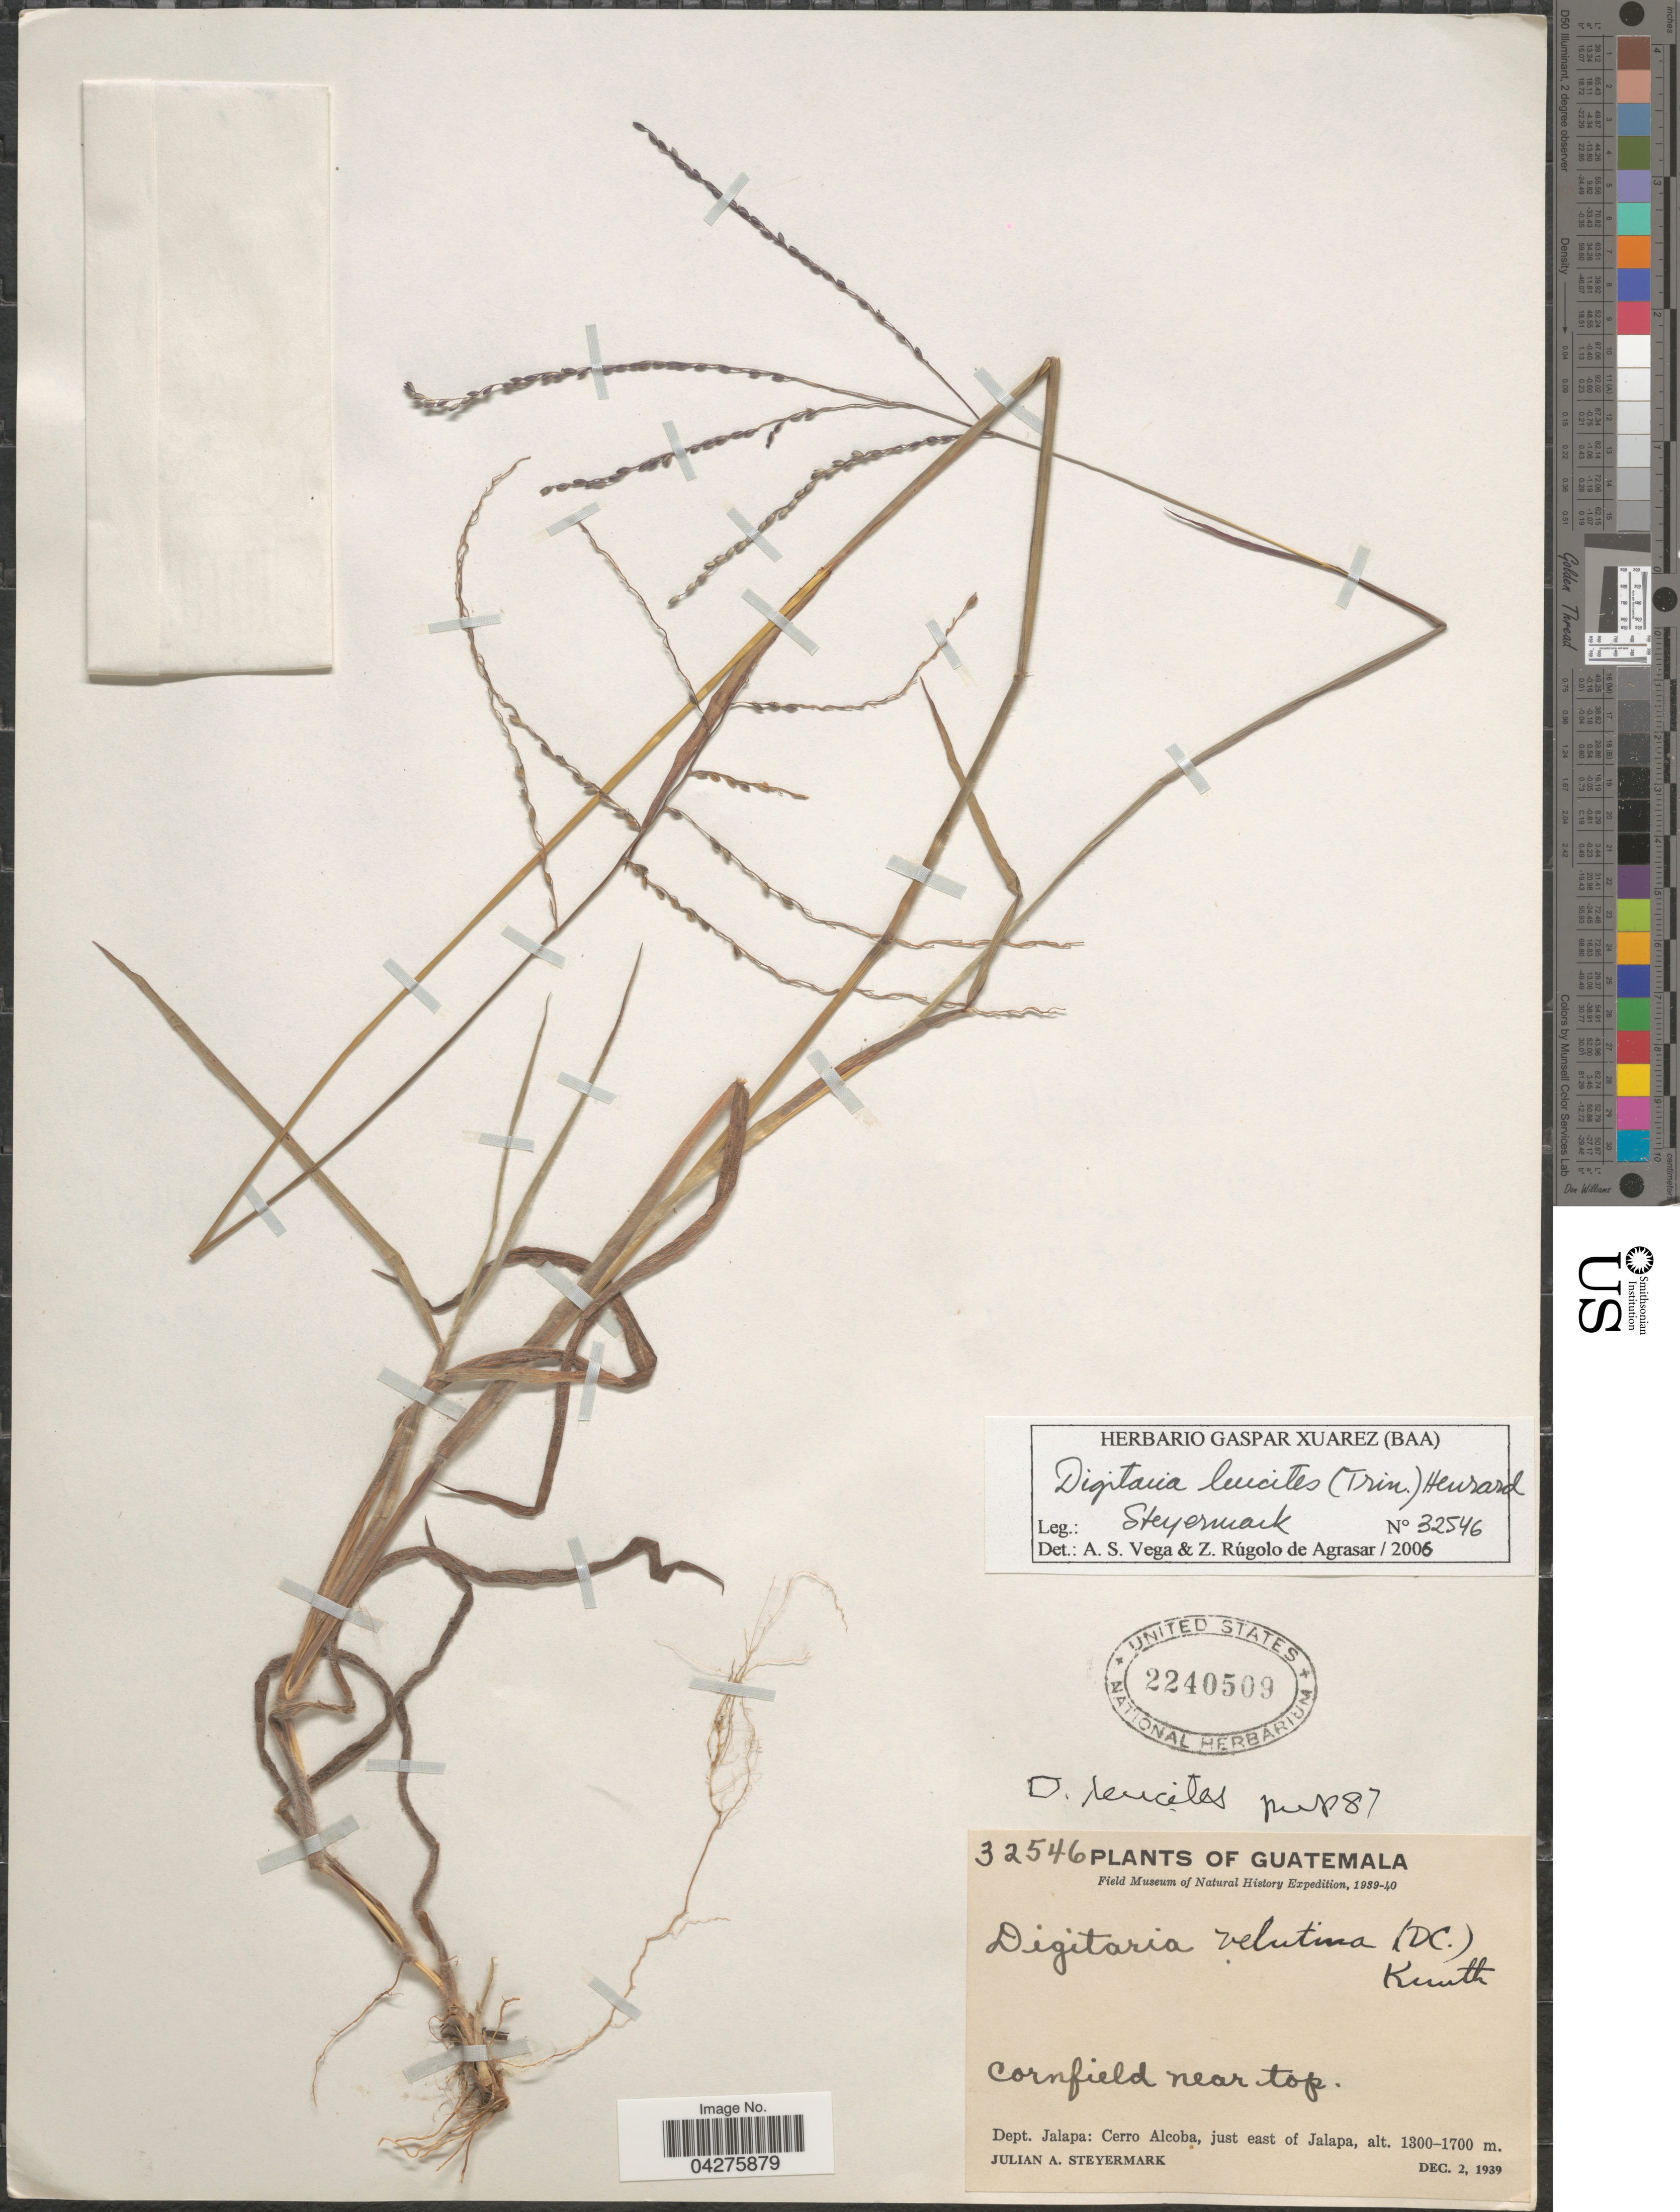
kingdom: Plantae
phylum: Tracheophyta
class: Liliopsida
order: Poales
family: Poaceae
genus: Digitaria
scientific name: Digitaria leucites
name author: (Trin.) Henr.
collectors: J. Steyermark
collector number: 32546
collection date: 1939-12-02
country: Guatemala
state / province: Jalapa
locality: Field Museum of Natural History Expedition, 1939-40. Cornfield near top. Dept. Jalapa: Cerro Alcoba, just east of Jalapa.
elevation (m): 1300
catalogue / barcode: US 2240509